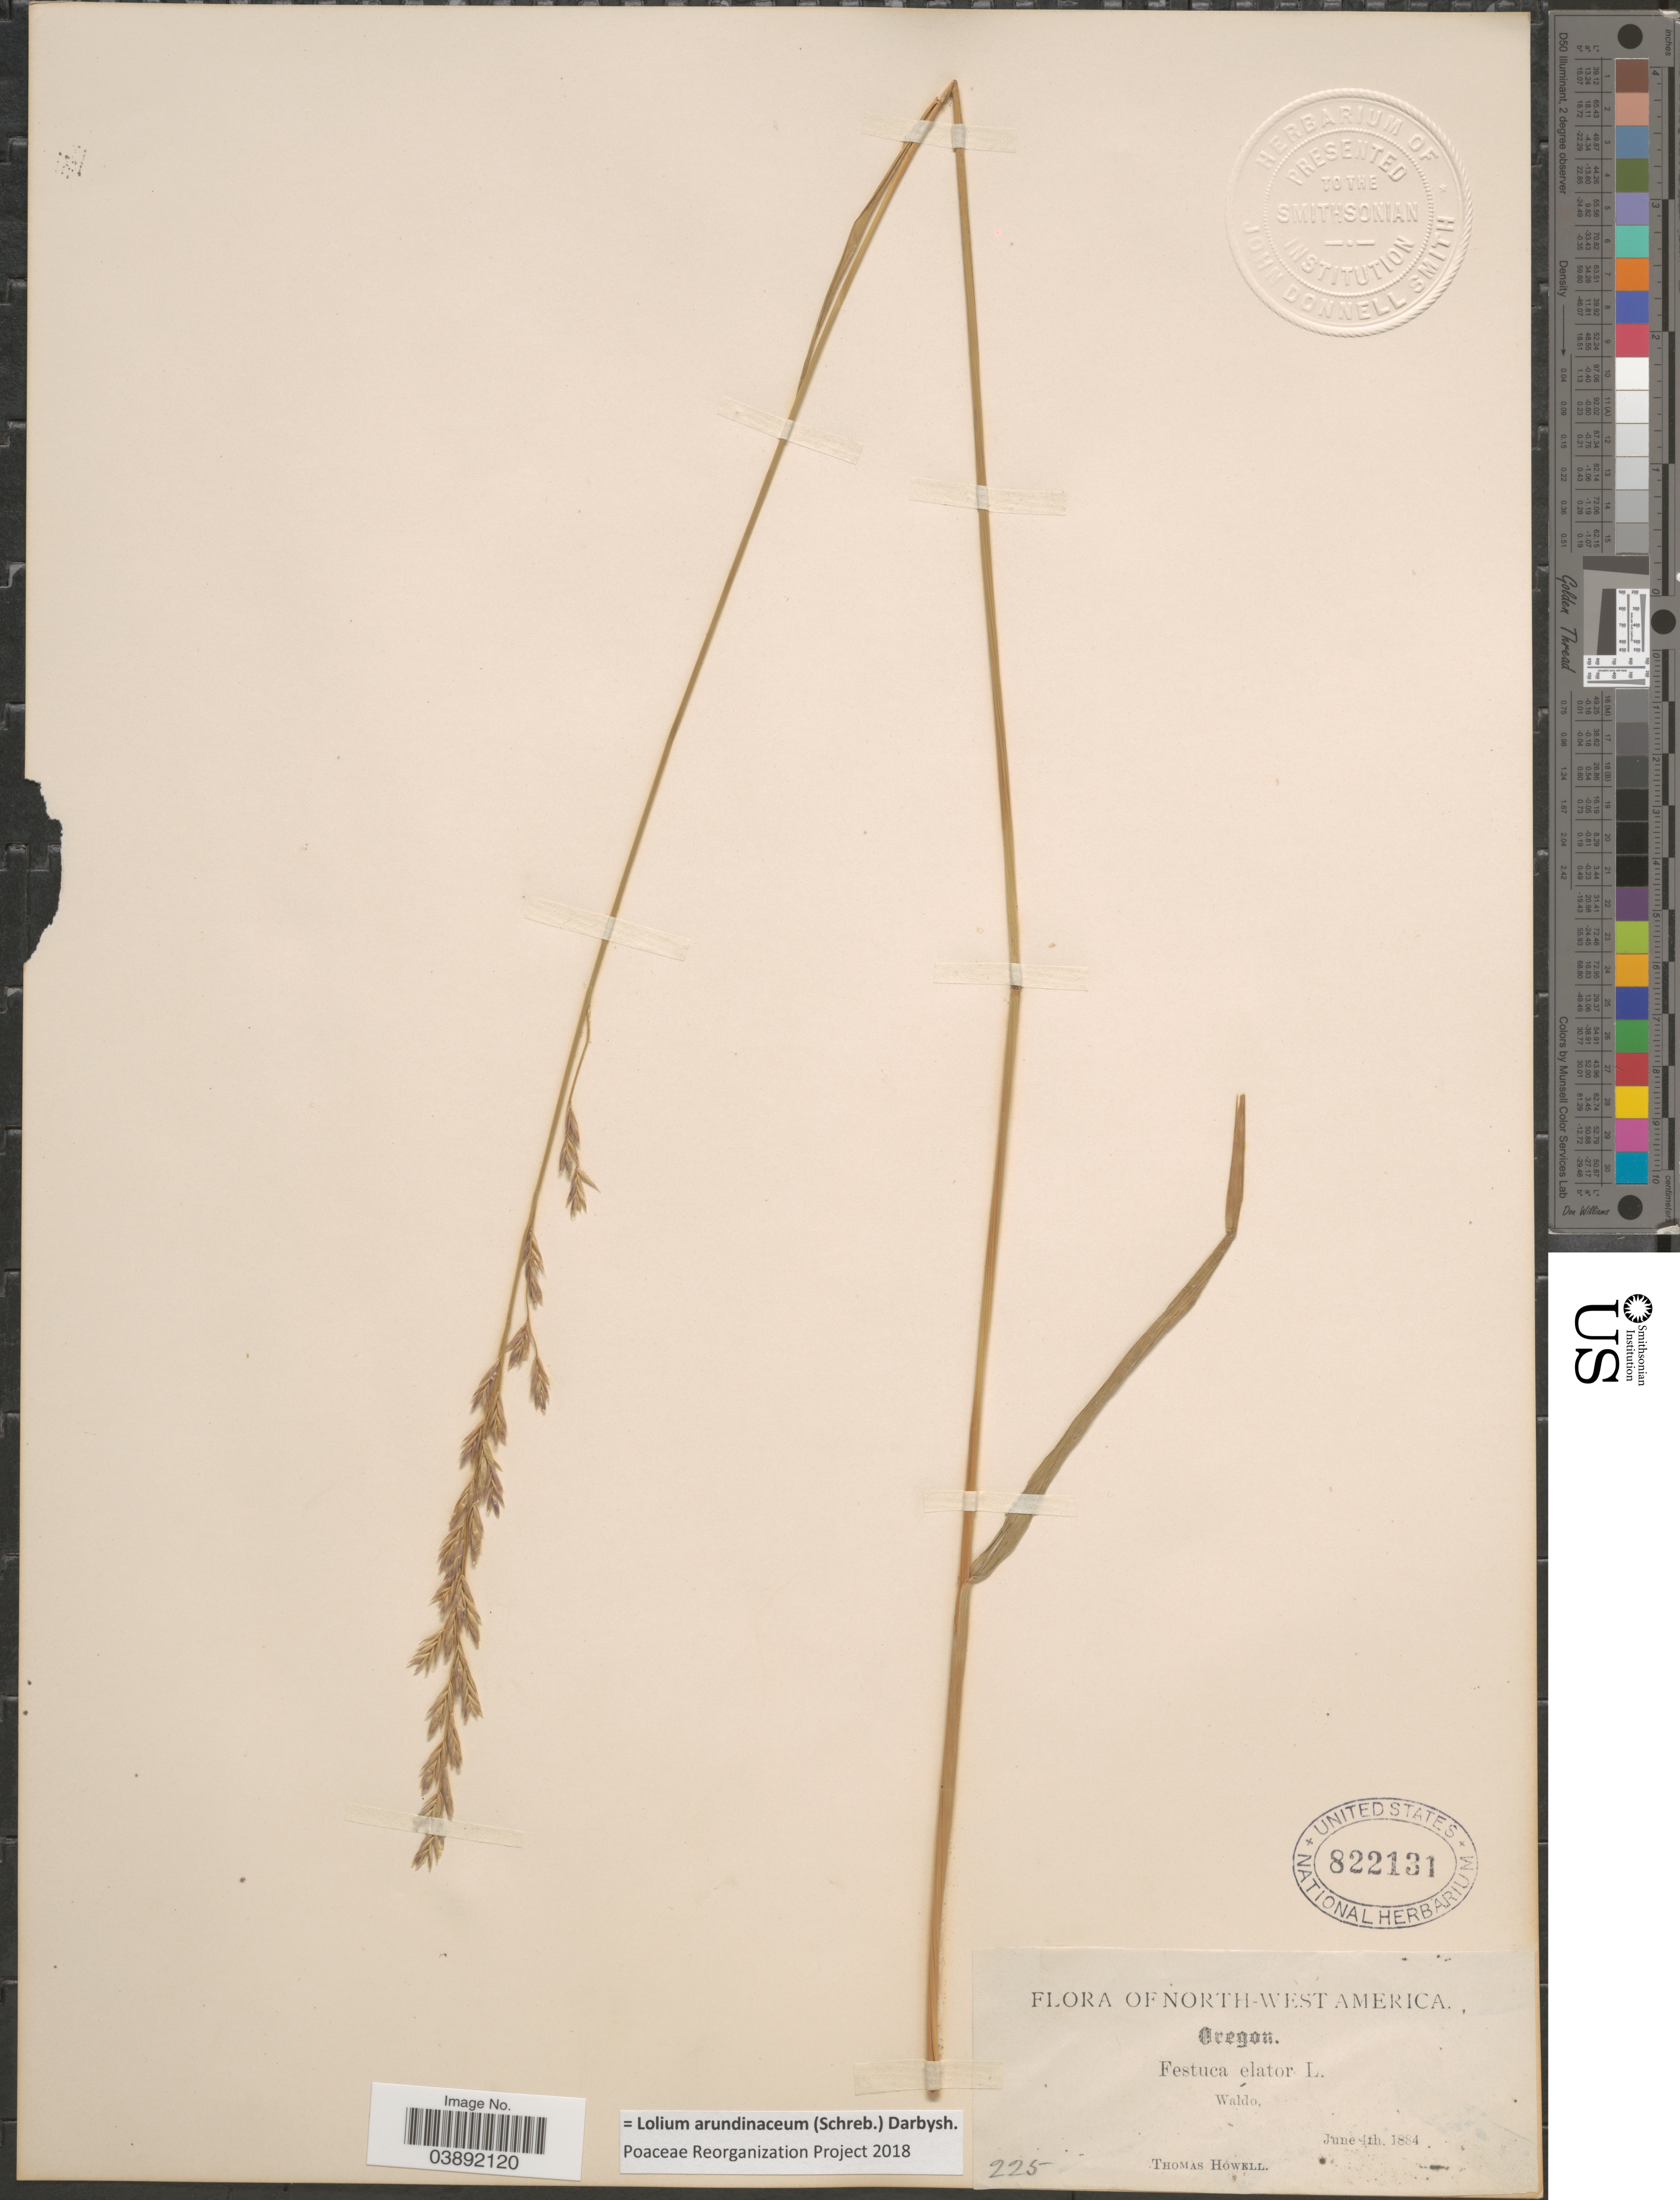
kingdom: Plantae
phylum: Tracheophyta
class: Liliopsida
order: Poales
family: Poaceae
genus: Lolium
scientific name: Lolium arundinaceum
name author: (Schreb.) Darbysh.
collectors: T. Howell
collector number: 225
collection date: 1884-06-04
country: United States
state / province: Oregon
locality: North-West America. Waldo.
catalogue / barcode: US 822131